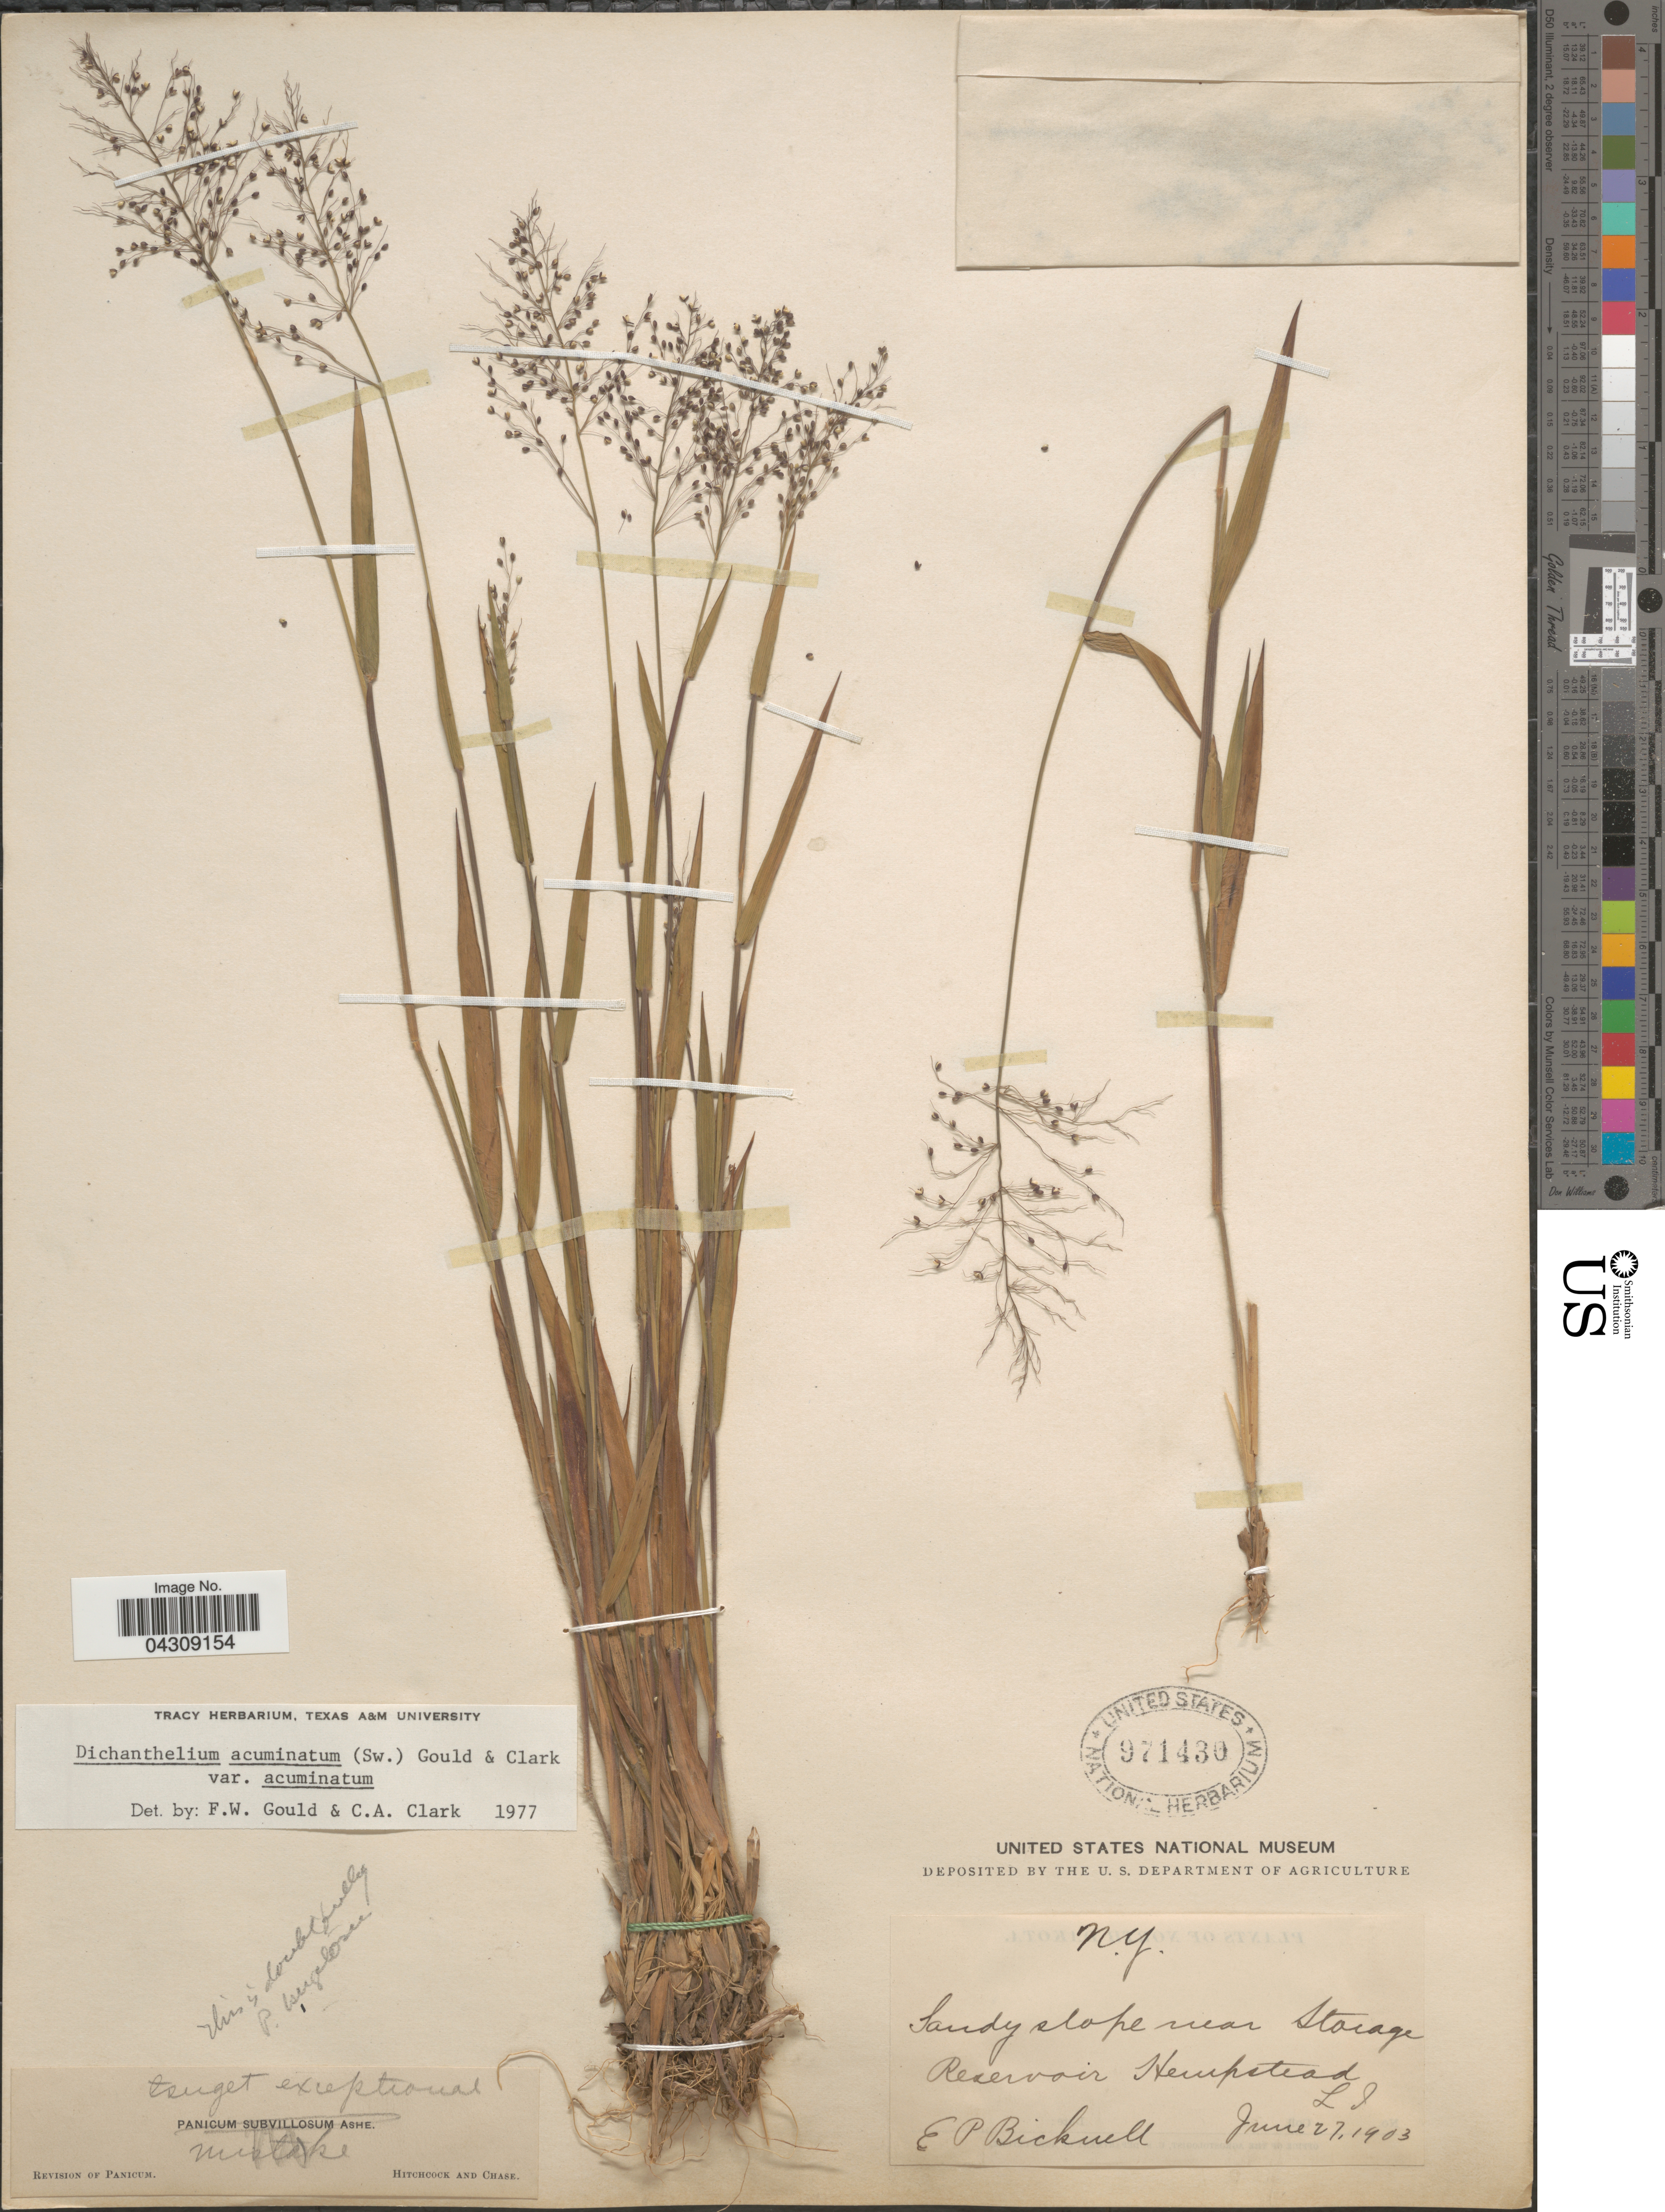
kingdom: Plantae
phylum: Tracheophyta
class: Liliopsida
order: Poales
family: Poaceae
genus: Dichanthelium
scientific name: Dichanthelium acuminatum var. acuminatum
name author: (Sw.) Gould & C.A. Clark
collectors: E. P. Bicknell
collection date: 1903-06-27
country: United States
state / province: New York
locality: Sandy slope near Storage Reservoir Hempstead. LI.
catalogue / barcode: US 971430